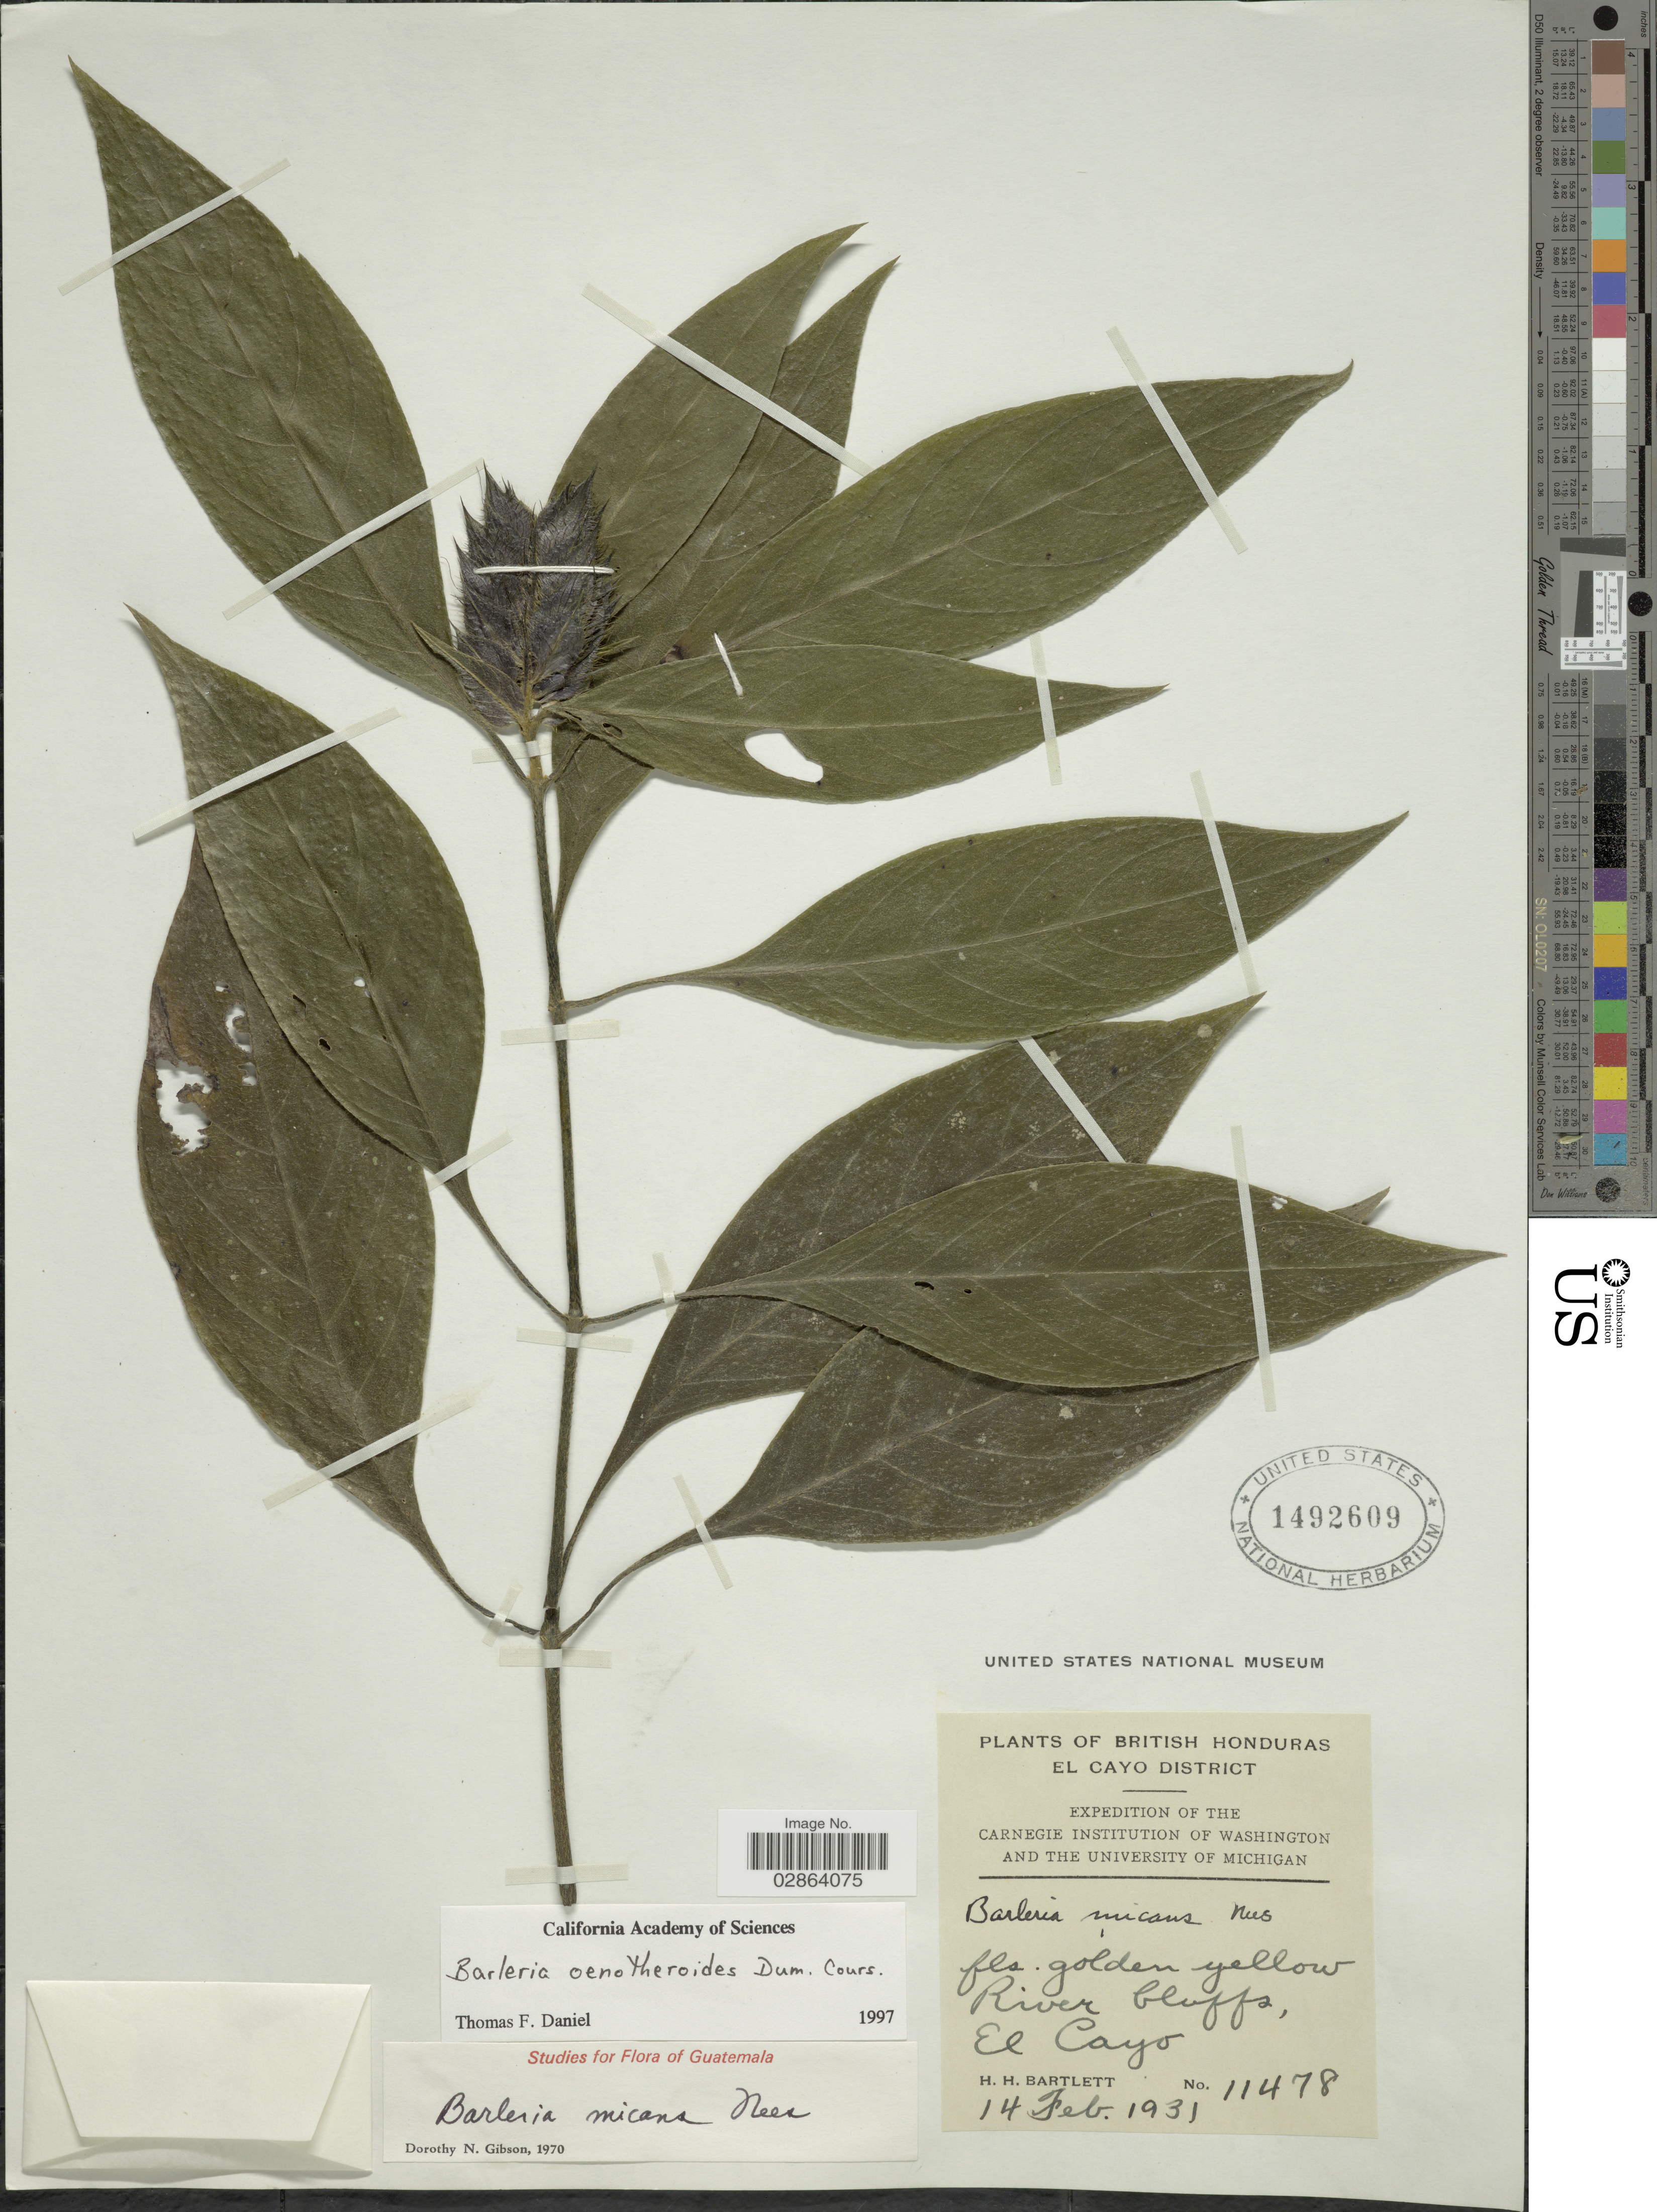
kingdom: Plantae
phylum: Tracheophyta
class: Magnoliopsida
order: Lamiales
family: Acanthaceae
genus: Barleria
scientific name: Barleria oenotheroides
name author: Dum. Cours.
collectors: H. H. Bartlett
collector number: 11478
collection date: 1931-02-14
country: Belize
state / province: Cayo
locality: River bluffs, El Cayo District, British Honduras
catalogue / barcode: US 1492609